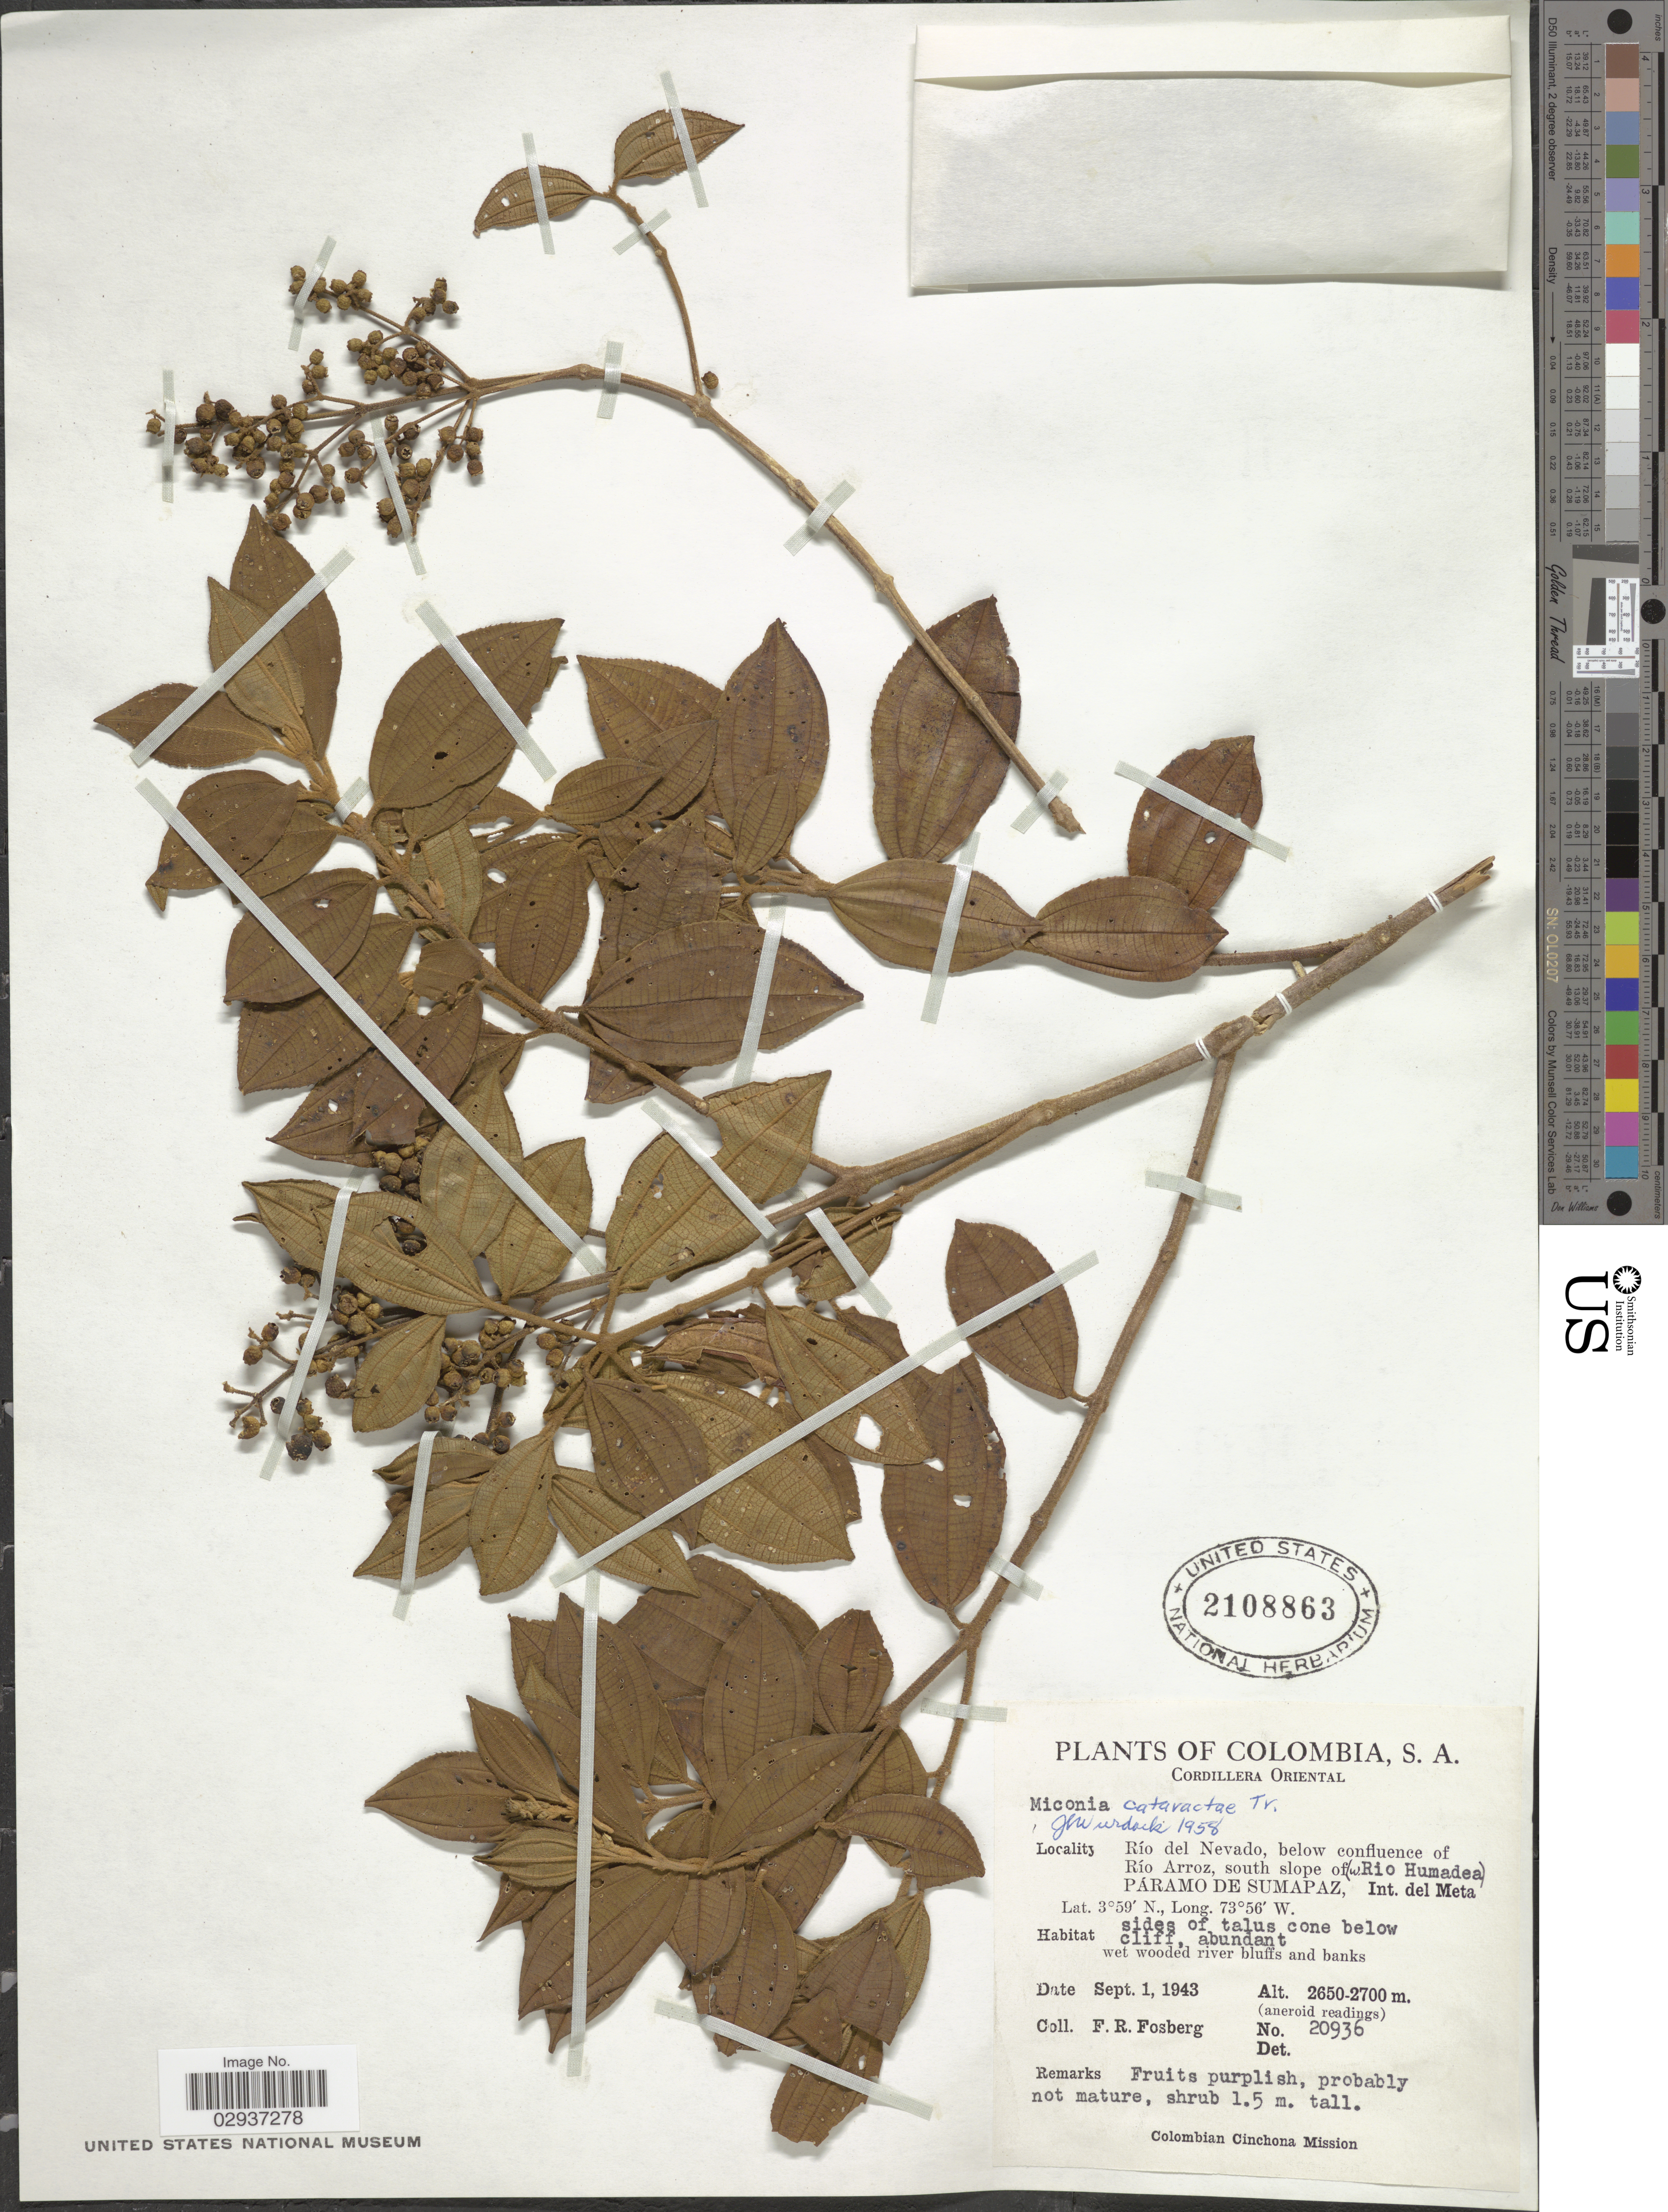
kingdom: Plantae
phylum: Tracheophyta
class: Magnoliopsida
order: Myrtales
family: Melastomataceae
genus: Miconia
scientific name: Miconia cataractae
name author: Triana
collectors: F. R. Fosberg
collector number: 20936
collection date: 1943-09-01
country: Colombia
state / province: Meta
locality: Cordillera Oriental. Río del Nevado, below confluence of Río Arroz, south slope of (W. Rio Humadea) Páramo de Sumapaz, Int. del Meta.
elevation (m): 2650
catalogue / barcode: US 2108863